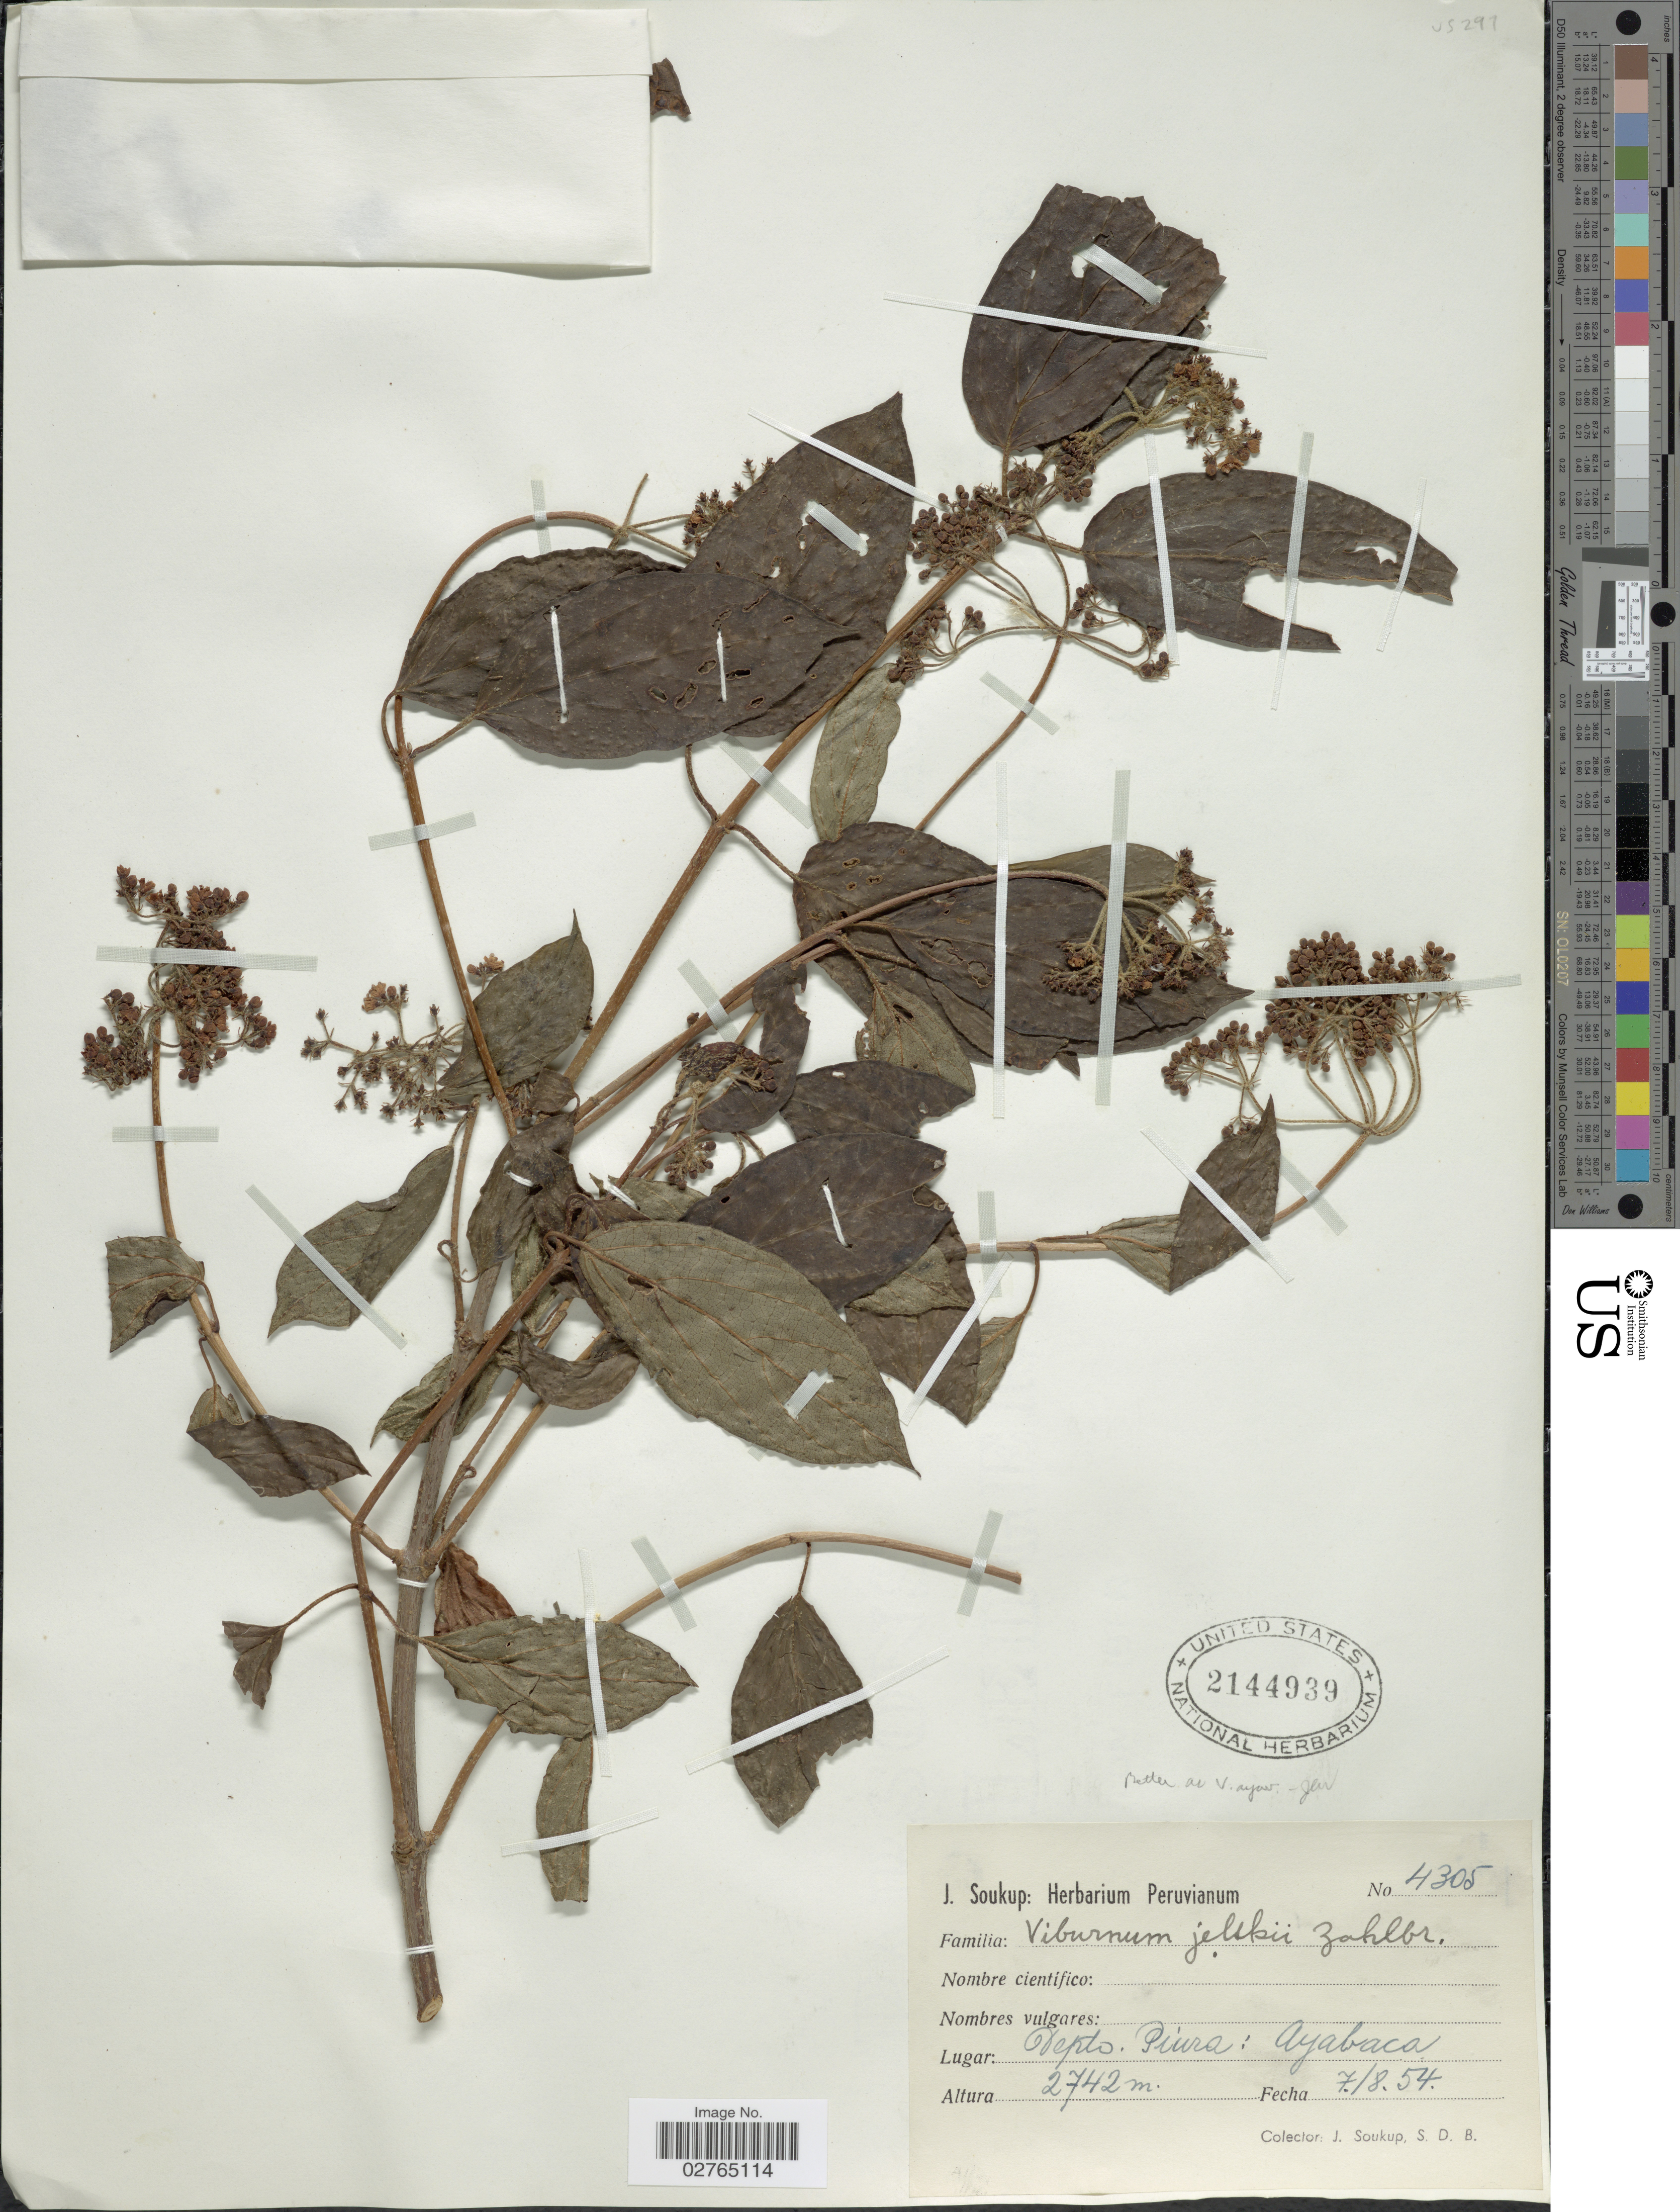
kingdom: Plantae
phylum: Tracheophyta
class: Magnoliopsida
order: Dipsacales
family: Viburnaceae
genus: Viburnum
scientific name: Viburnum jelskii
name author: Zahlbr.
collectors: J. Soukup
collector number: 4305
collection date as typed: Transcribed d/m/y: 7/8/54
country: Peru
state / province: Piura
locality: Depto. Piura: Ayabaca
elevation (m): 2742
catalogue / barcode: US 2144939